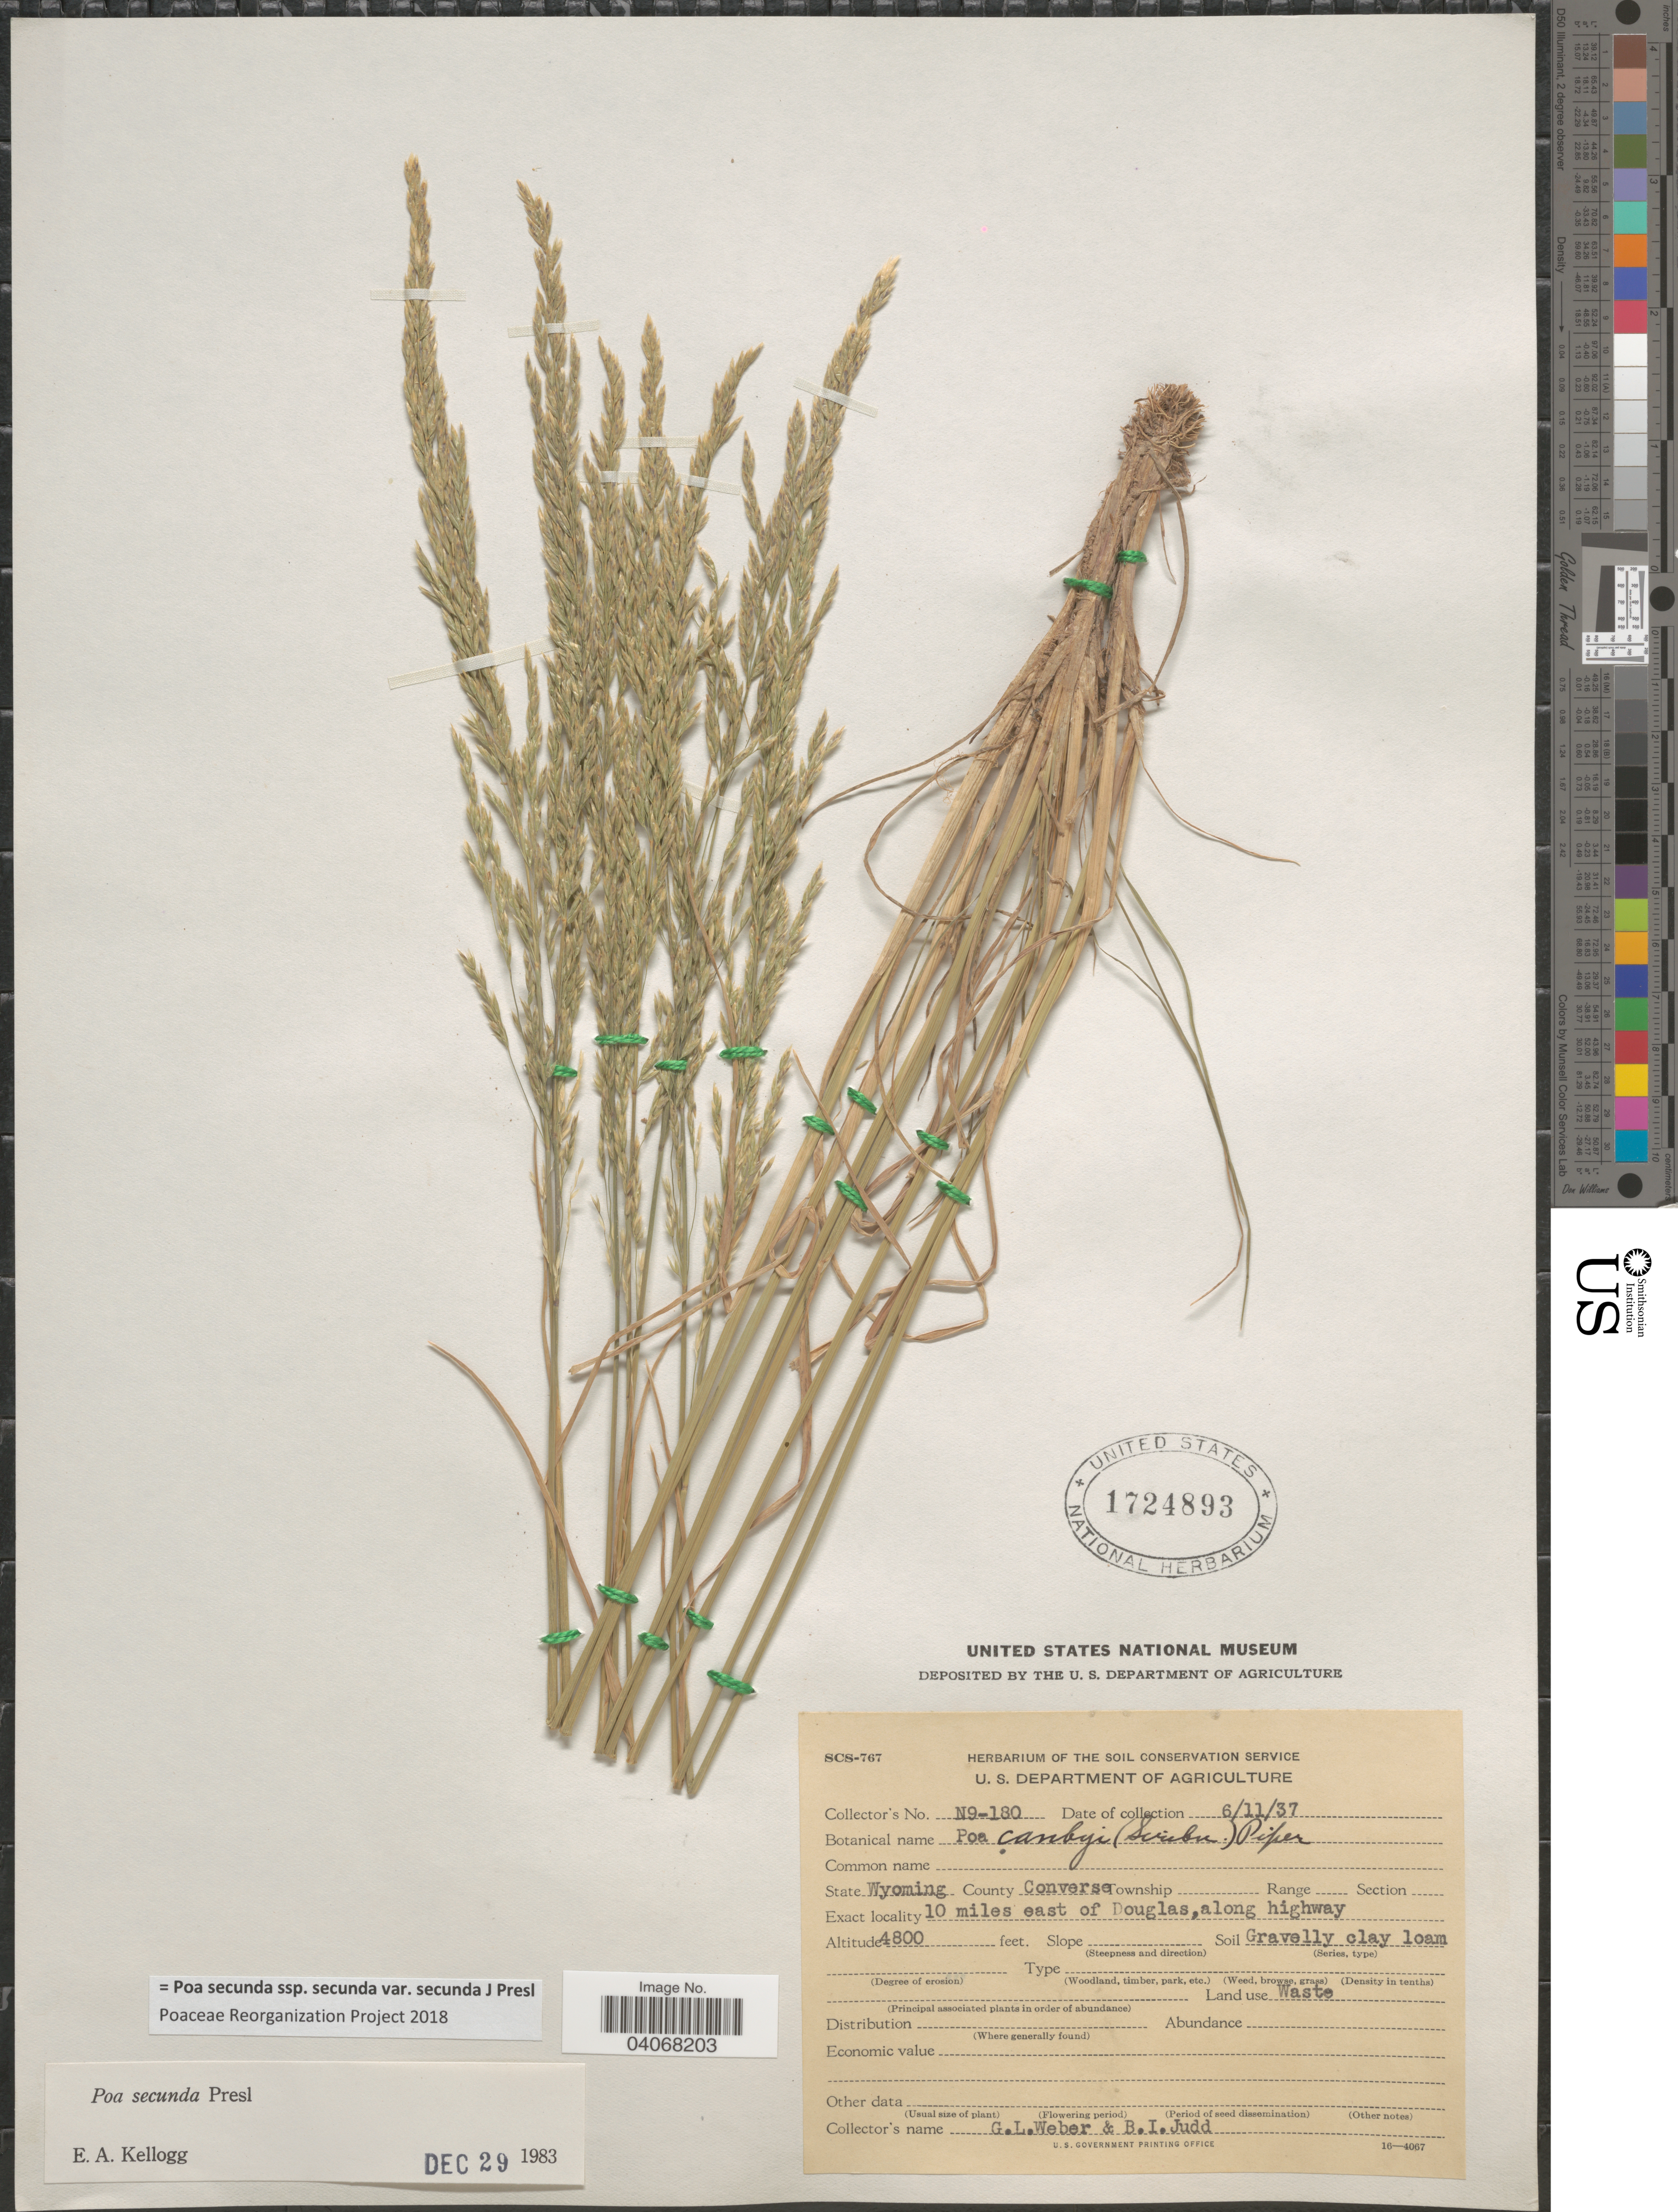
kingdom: Plantae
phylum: Tracheophyta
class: Liliopsida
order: Poales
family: Poaceae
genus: Poa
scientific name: Poa secunda subsp. secunda var. secunda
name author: J. Presl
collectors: G. Weber & B. Judd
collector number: N9-180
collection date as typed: Transcribed d/m/y: 11/6/37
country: United States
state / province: Wyoming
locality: County Converse. 10 miles east of Douglas, along highway.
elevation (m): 1463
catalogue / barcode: US 1724893